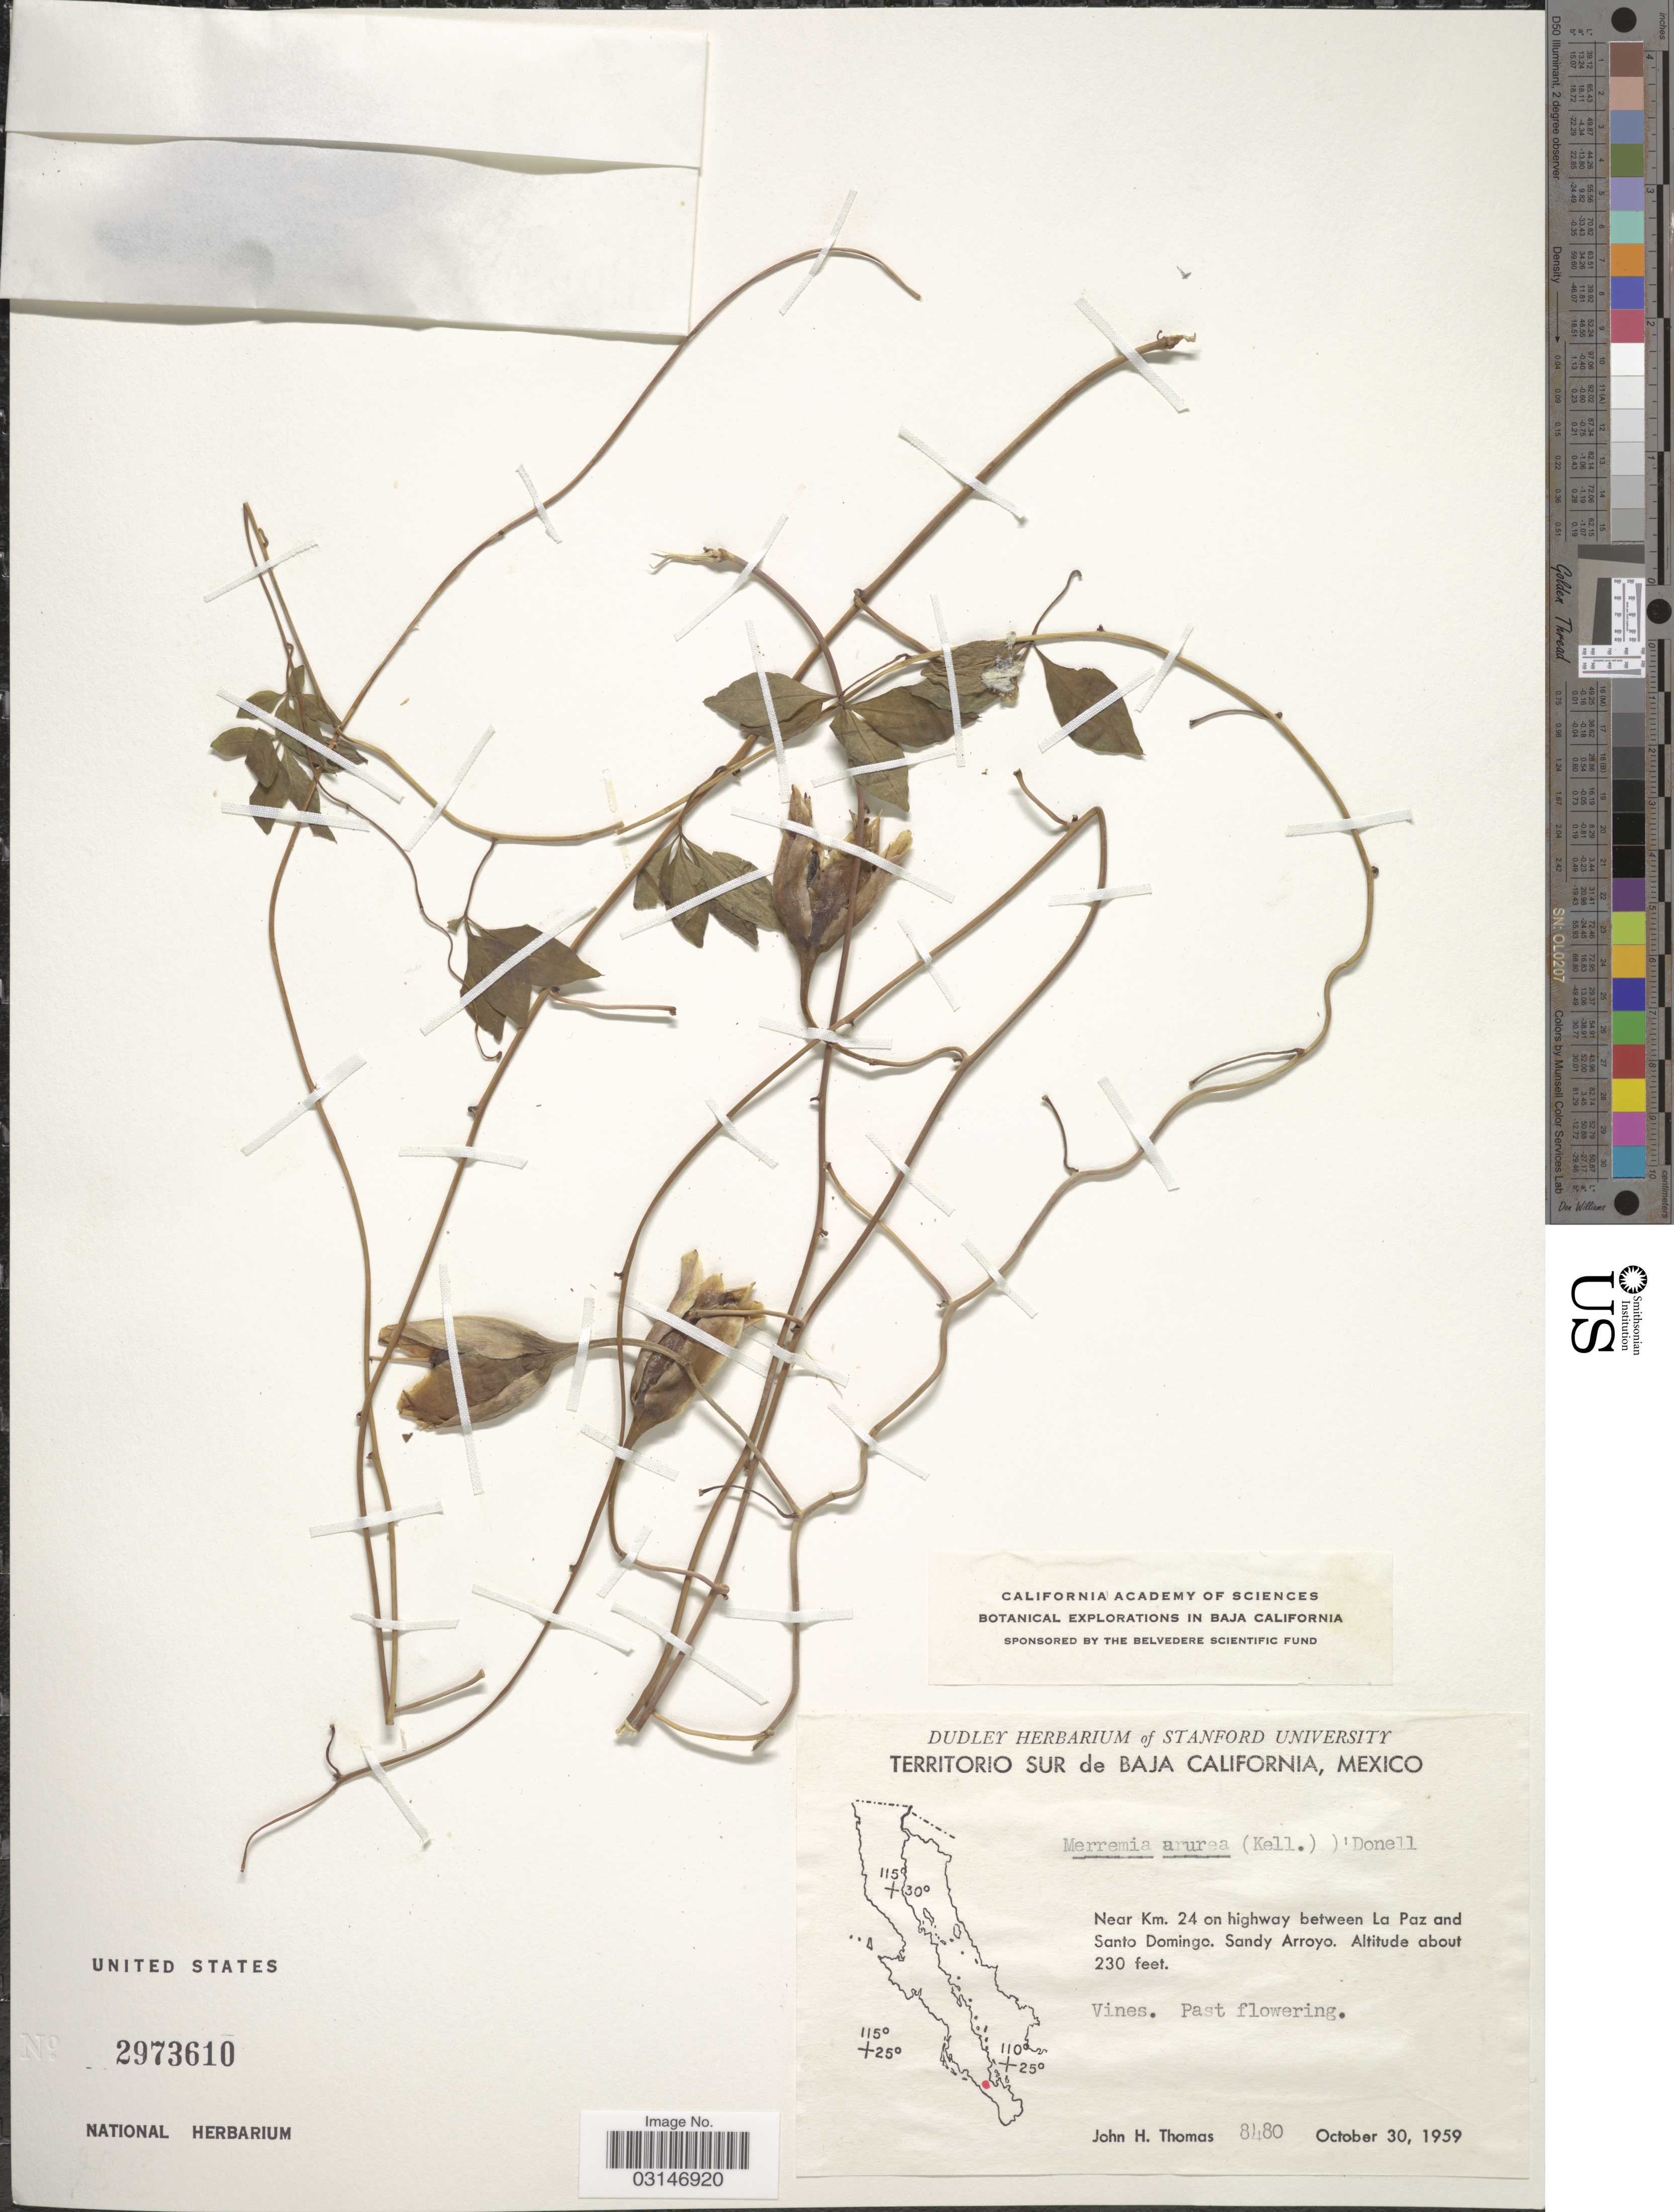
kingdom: Plantae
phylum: Tracheophyta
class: Magnoliopsida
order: Solanales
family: Convolvulaceae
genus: Distimake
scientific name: Distimake aureus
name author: (Kellogg) A. R. Simões & Staples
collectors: J. H. Thomas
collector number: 8480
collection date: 1959-10-30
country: Mexico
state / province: Baja California Sur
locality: Territorio Sur de Baja California, Near Km. 24 on highway between La Paz and Santo Domingo.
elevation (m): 70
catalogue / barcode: US 2973610